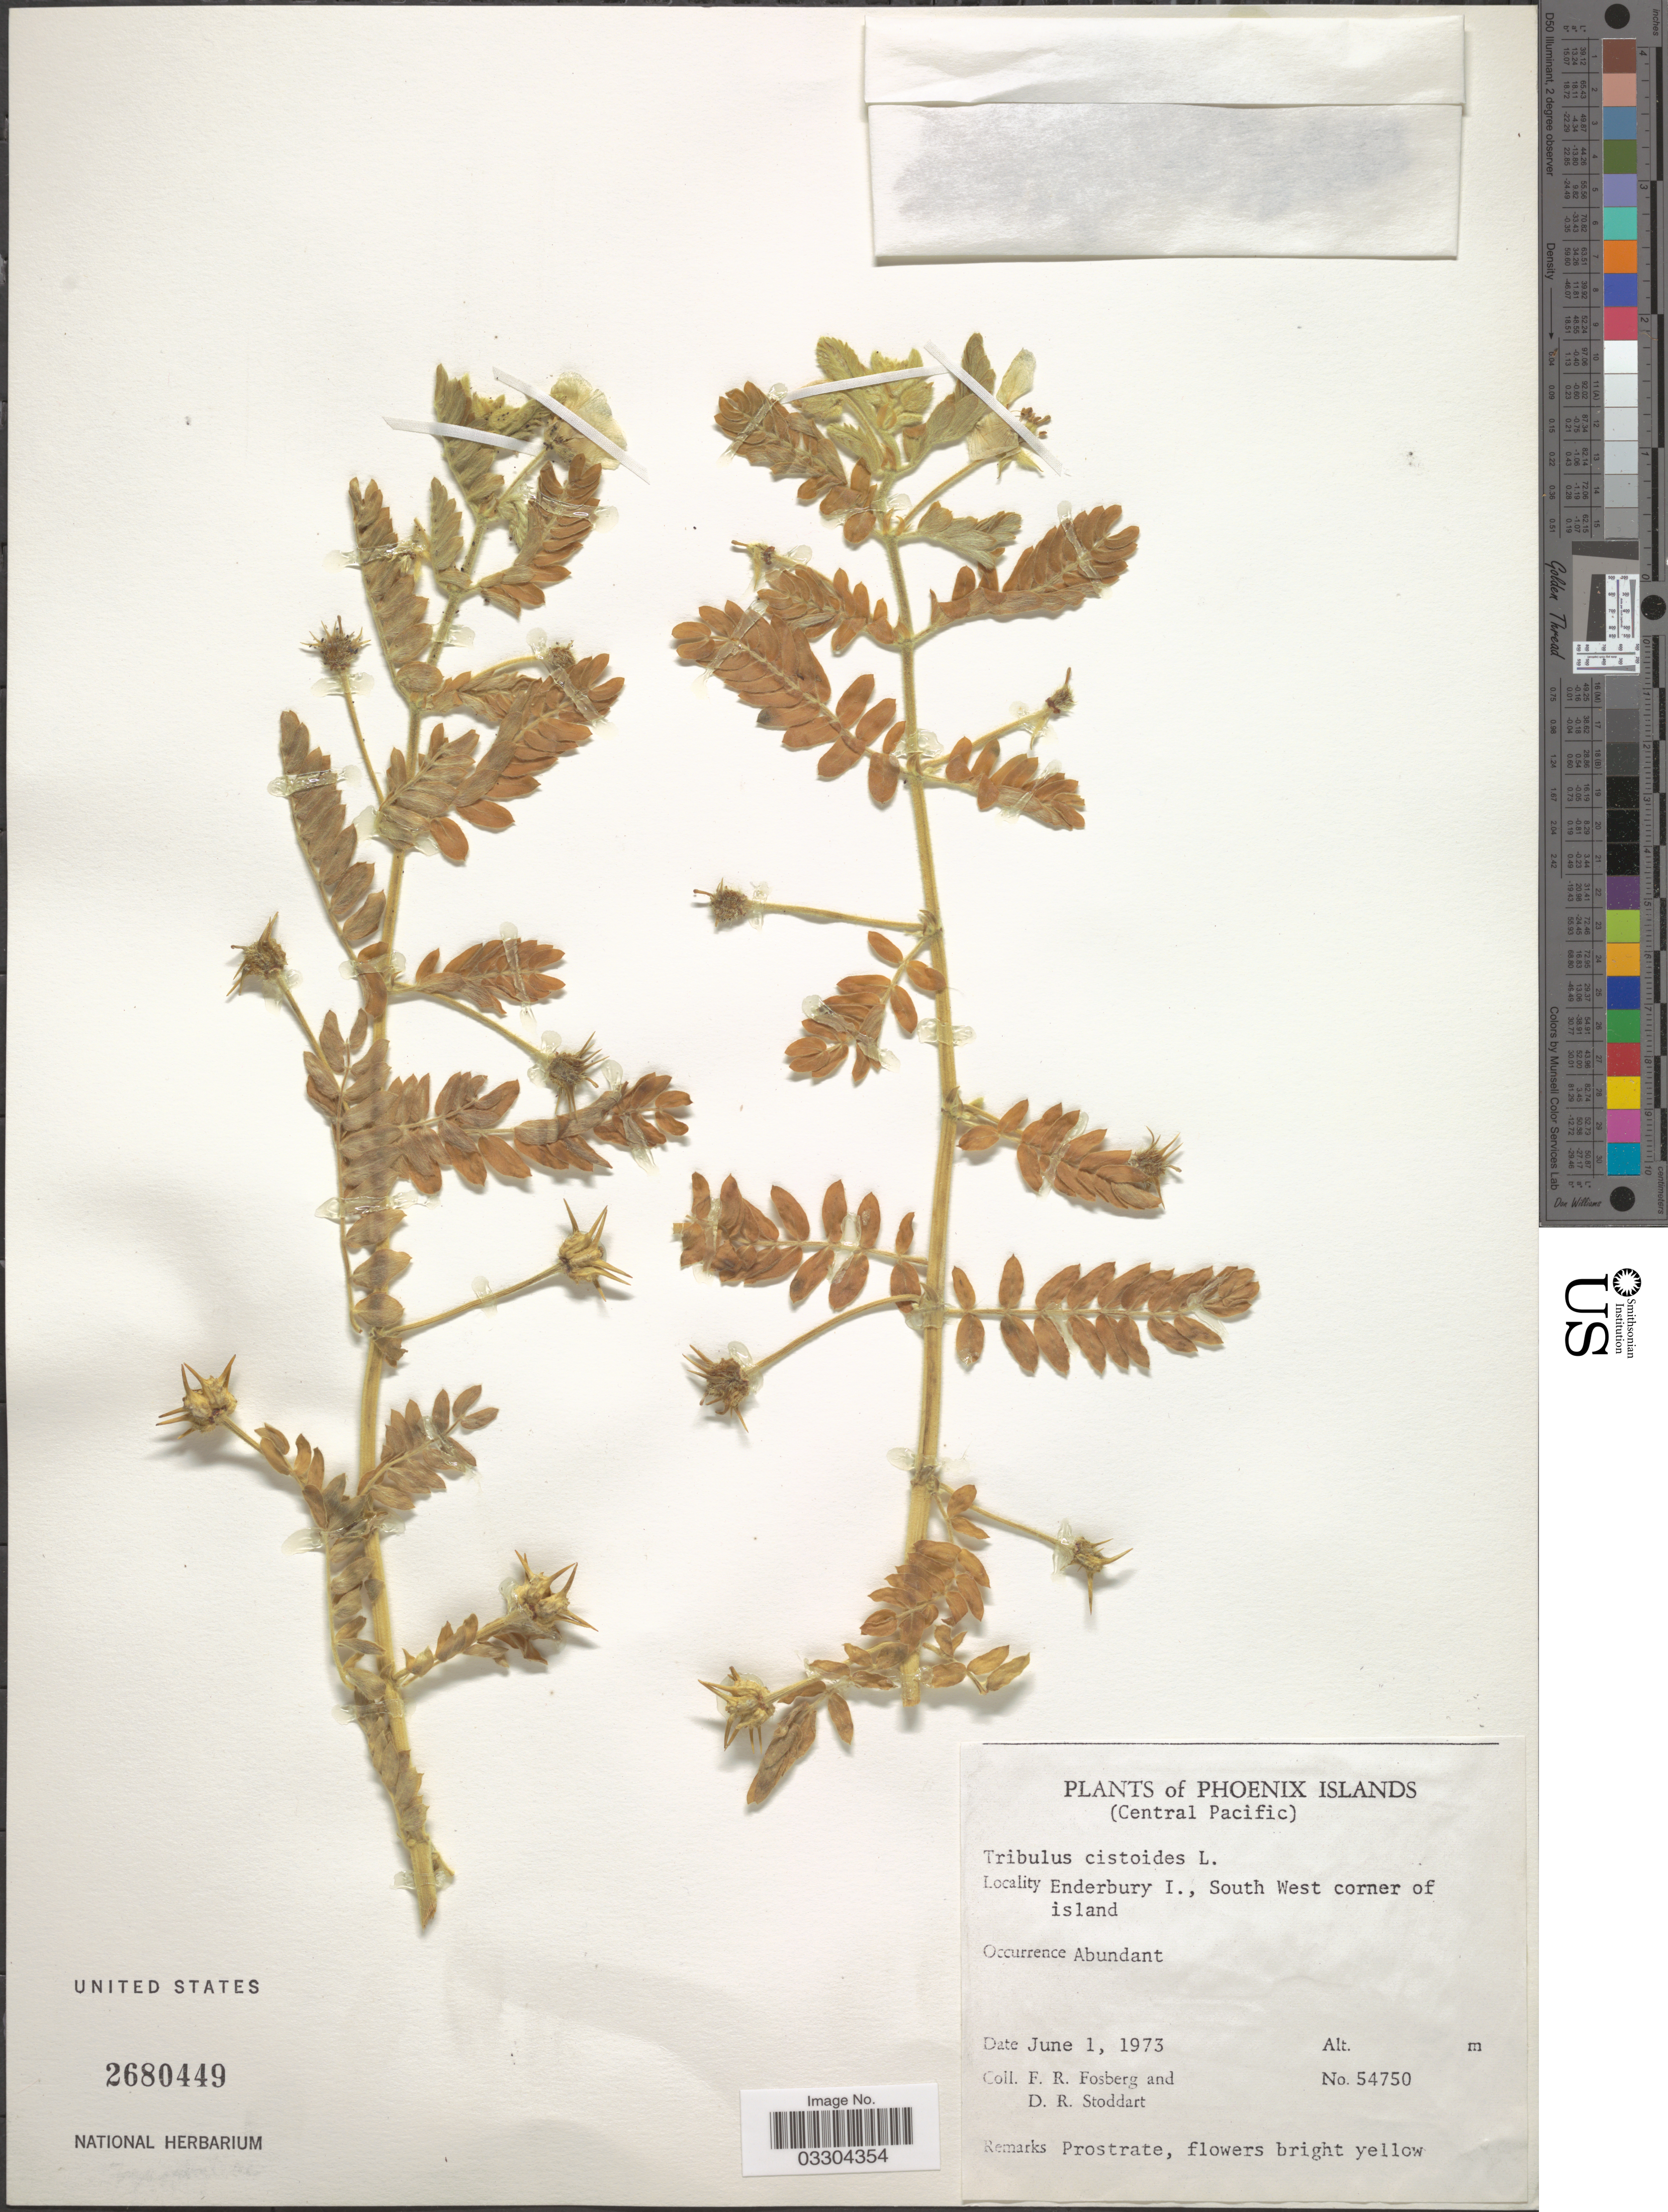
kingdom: Plantae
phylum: Tracheophyta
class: Magnoliopsida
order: Zygophyllales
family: Zygophyllaceae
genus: Tribulus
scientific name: Tribulus cistoides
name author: L.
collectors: F. R. Fosberg & D. R. Stoddart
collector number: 54750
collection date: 1973-06-01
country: Kiribati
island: Enderbury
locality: Phoenix Islands. (Central Pacific). Enderbury I., South West corner of island.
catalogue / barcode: US 2680449